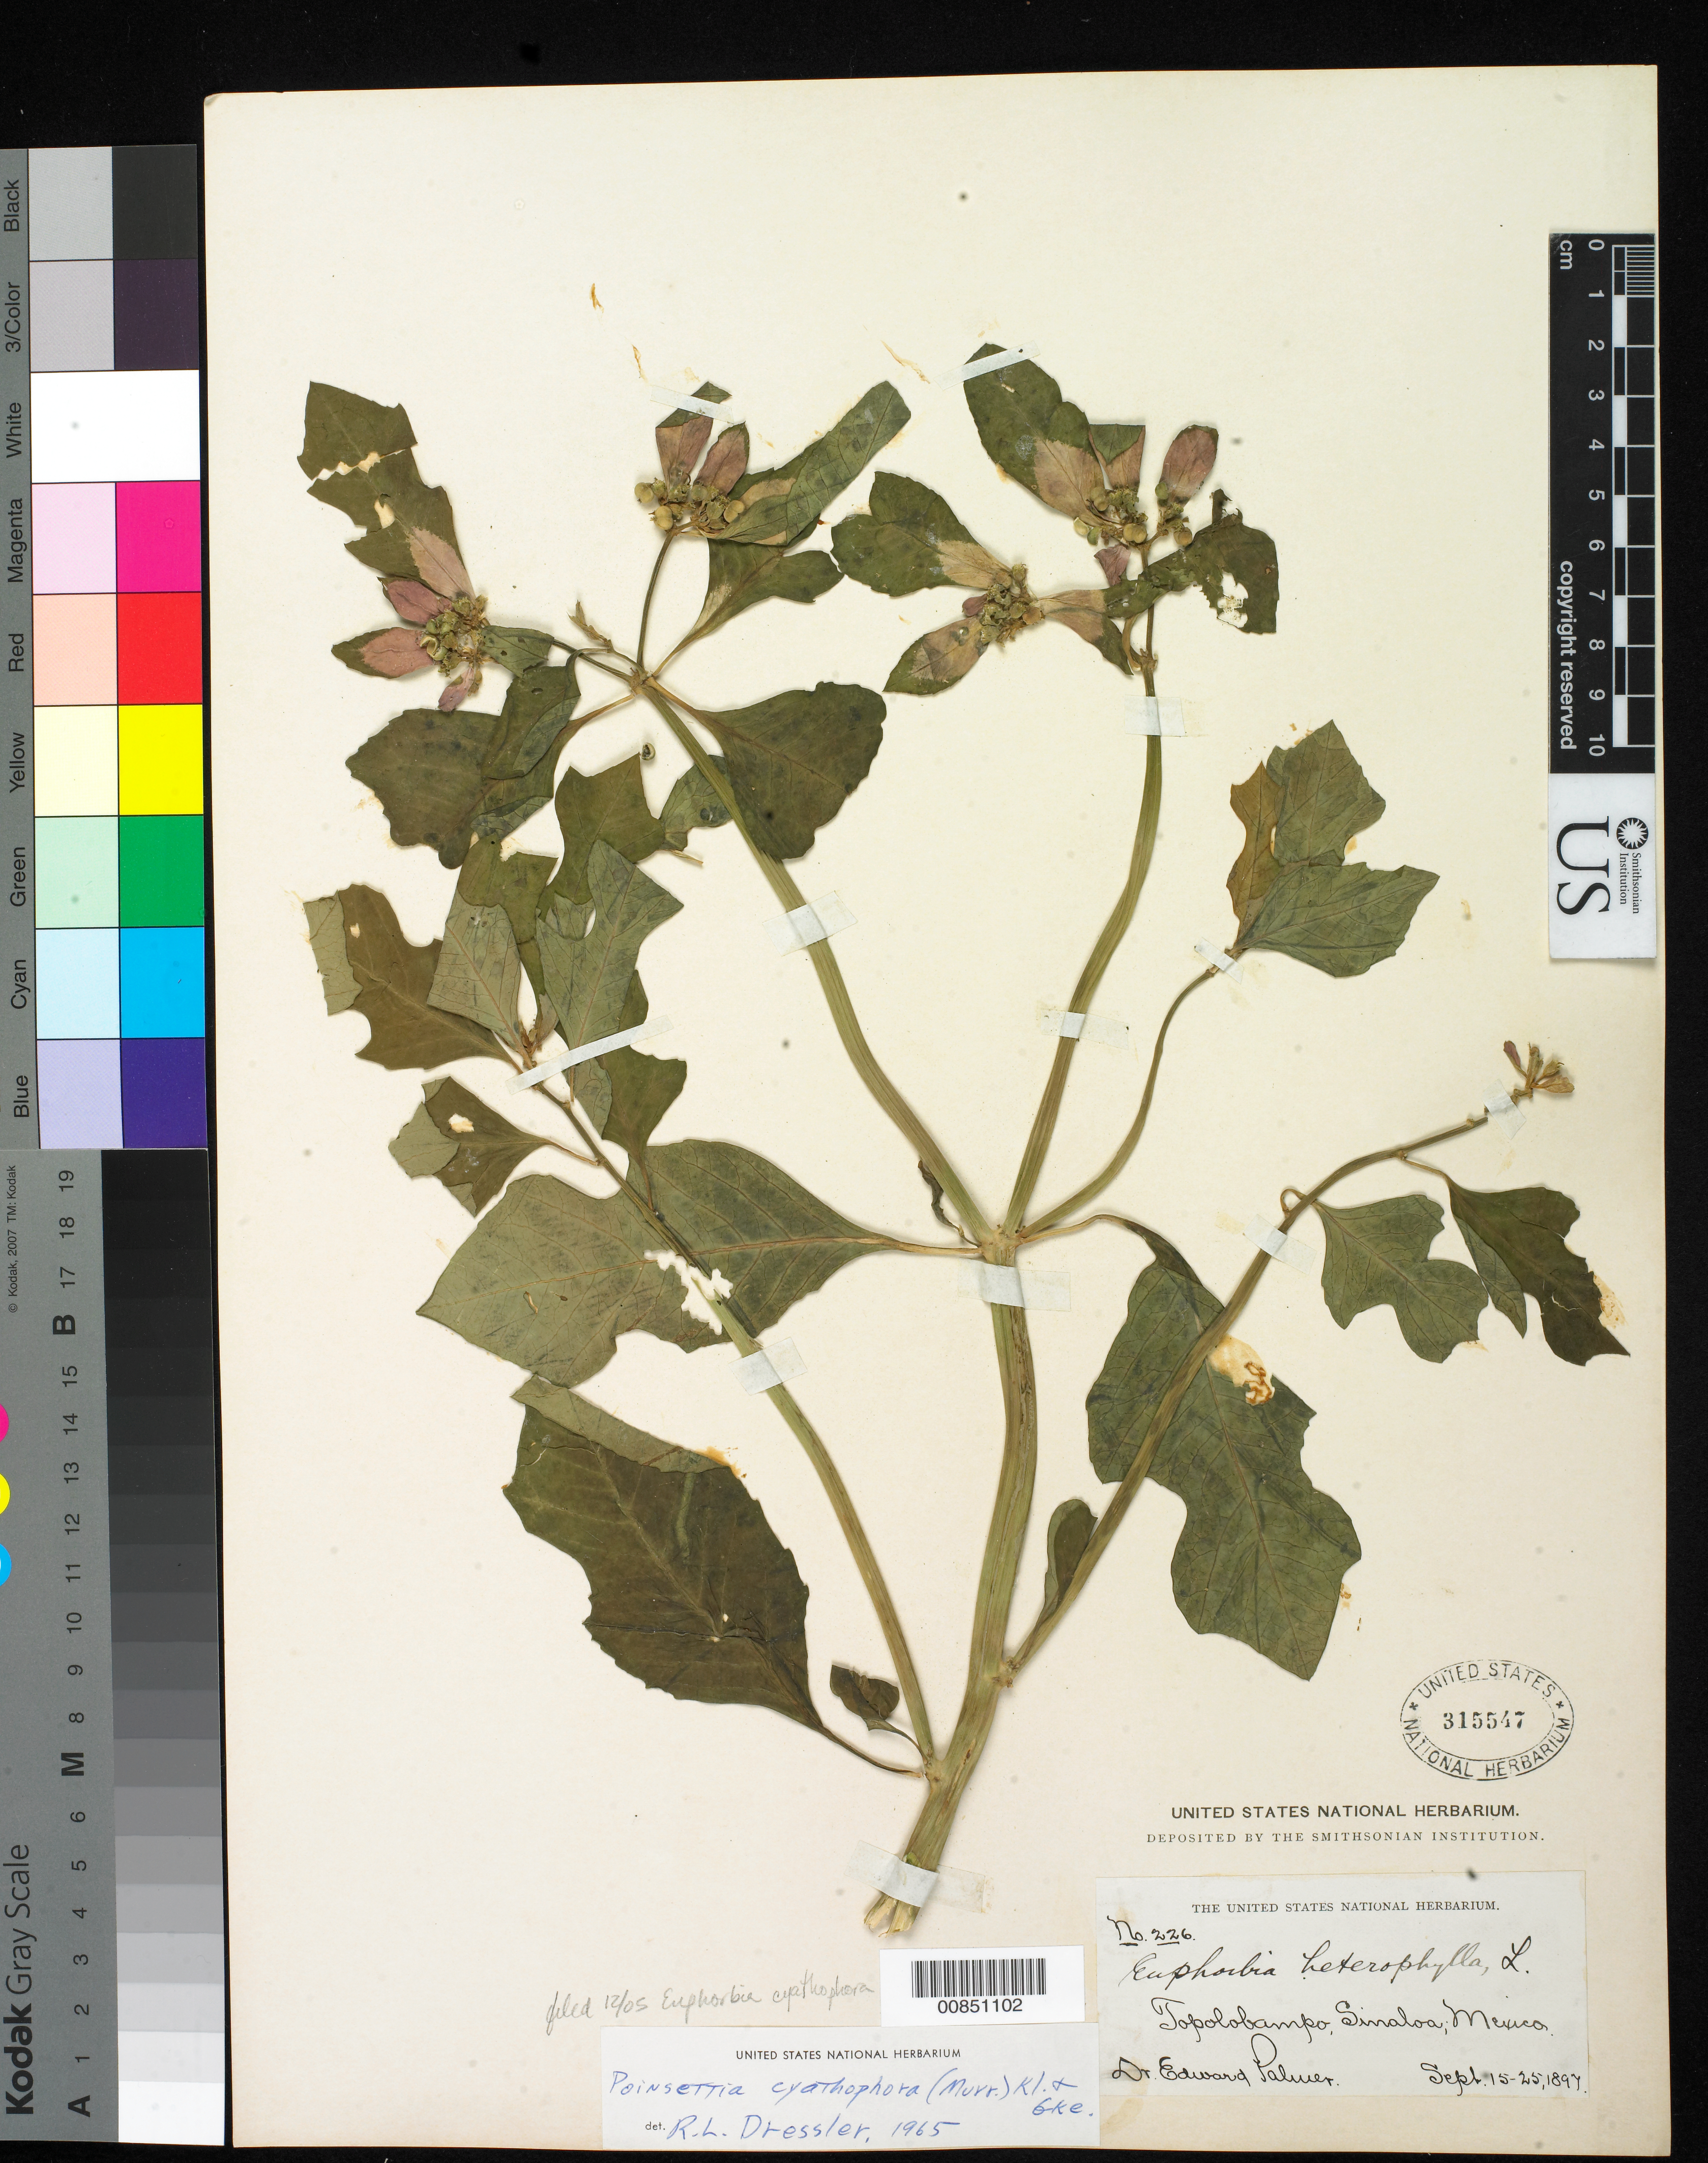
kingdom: Plantae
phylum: Tracheophyta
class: Magnoliopsida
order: Malpighiales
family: Euphorbiaceae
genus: Euphorbia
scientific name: Euphorbia heterophylla var. cyathophora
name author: (Murr.) Griseb.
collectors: E. Palmer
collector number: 226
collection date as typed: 15 Sep 1897 to 25 Sep 1897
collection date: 1897-09-15/1897-09-25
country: Mexico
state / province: Sinaloa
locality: Topolobampo, Sinaloa.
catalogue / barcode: US 315547